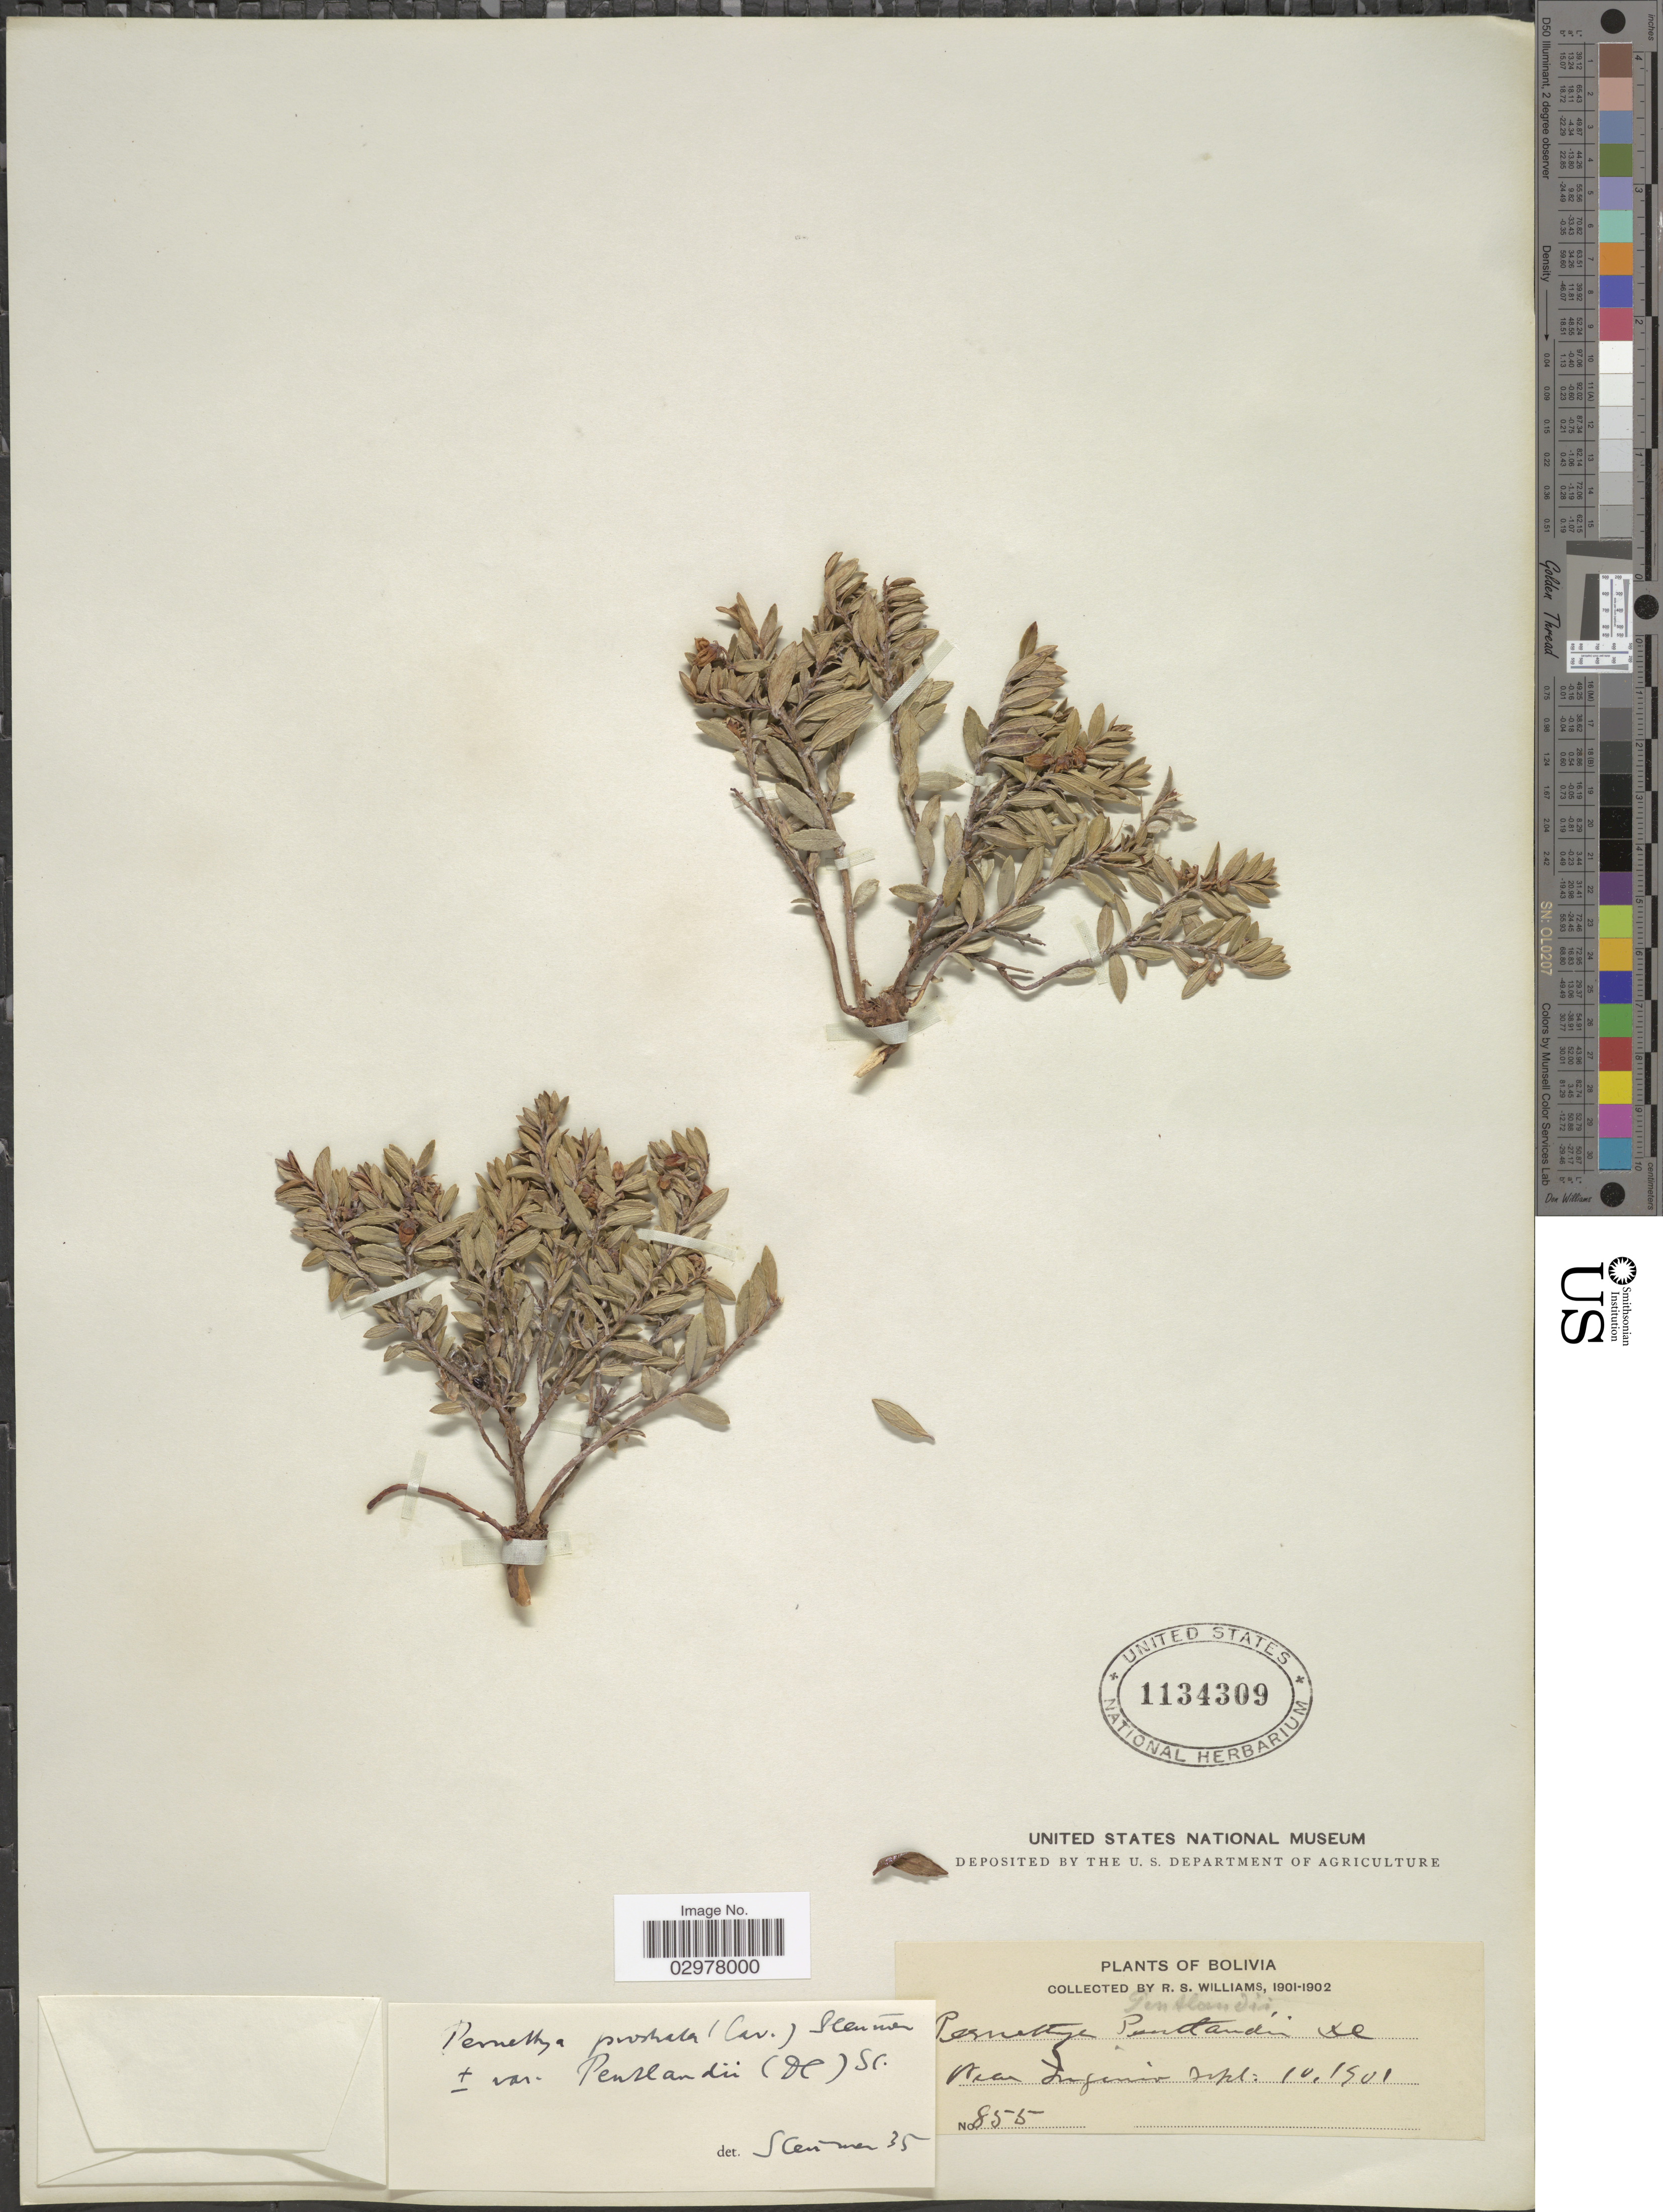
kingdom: Plantae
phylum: Tracheophyta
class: Magnoliopsida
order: Ericales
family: Ericaceae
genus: Pernettya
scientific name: Pernettya prostrata var. pentlandii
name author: (DC.) Sleumer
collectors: R. S. Williams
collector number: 855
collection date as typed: Sep. 10, 1901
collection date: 1901-09-10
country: Bolivia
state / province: La Páz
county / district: Larecaja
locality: Near Ingenio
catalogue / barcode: US 1134309